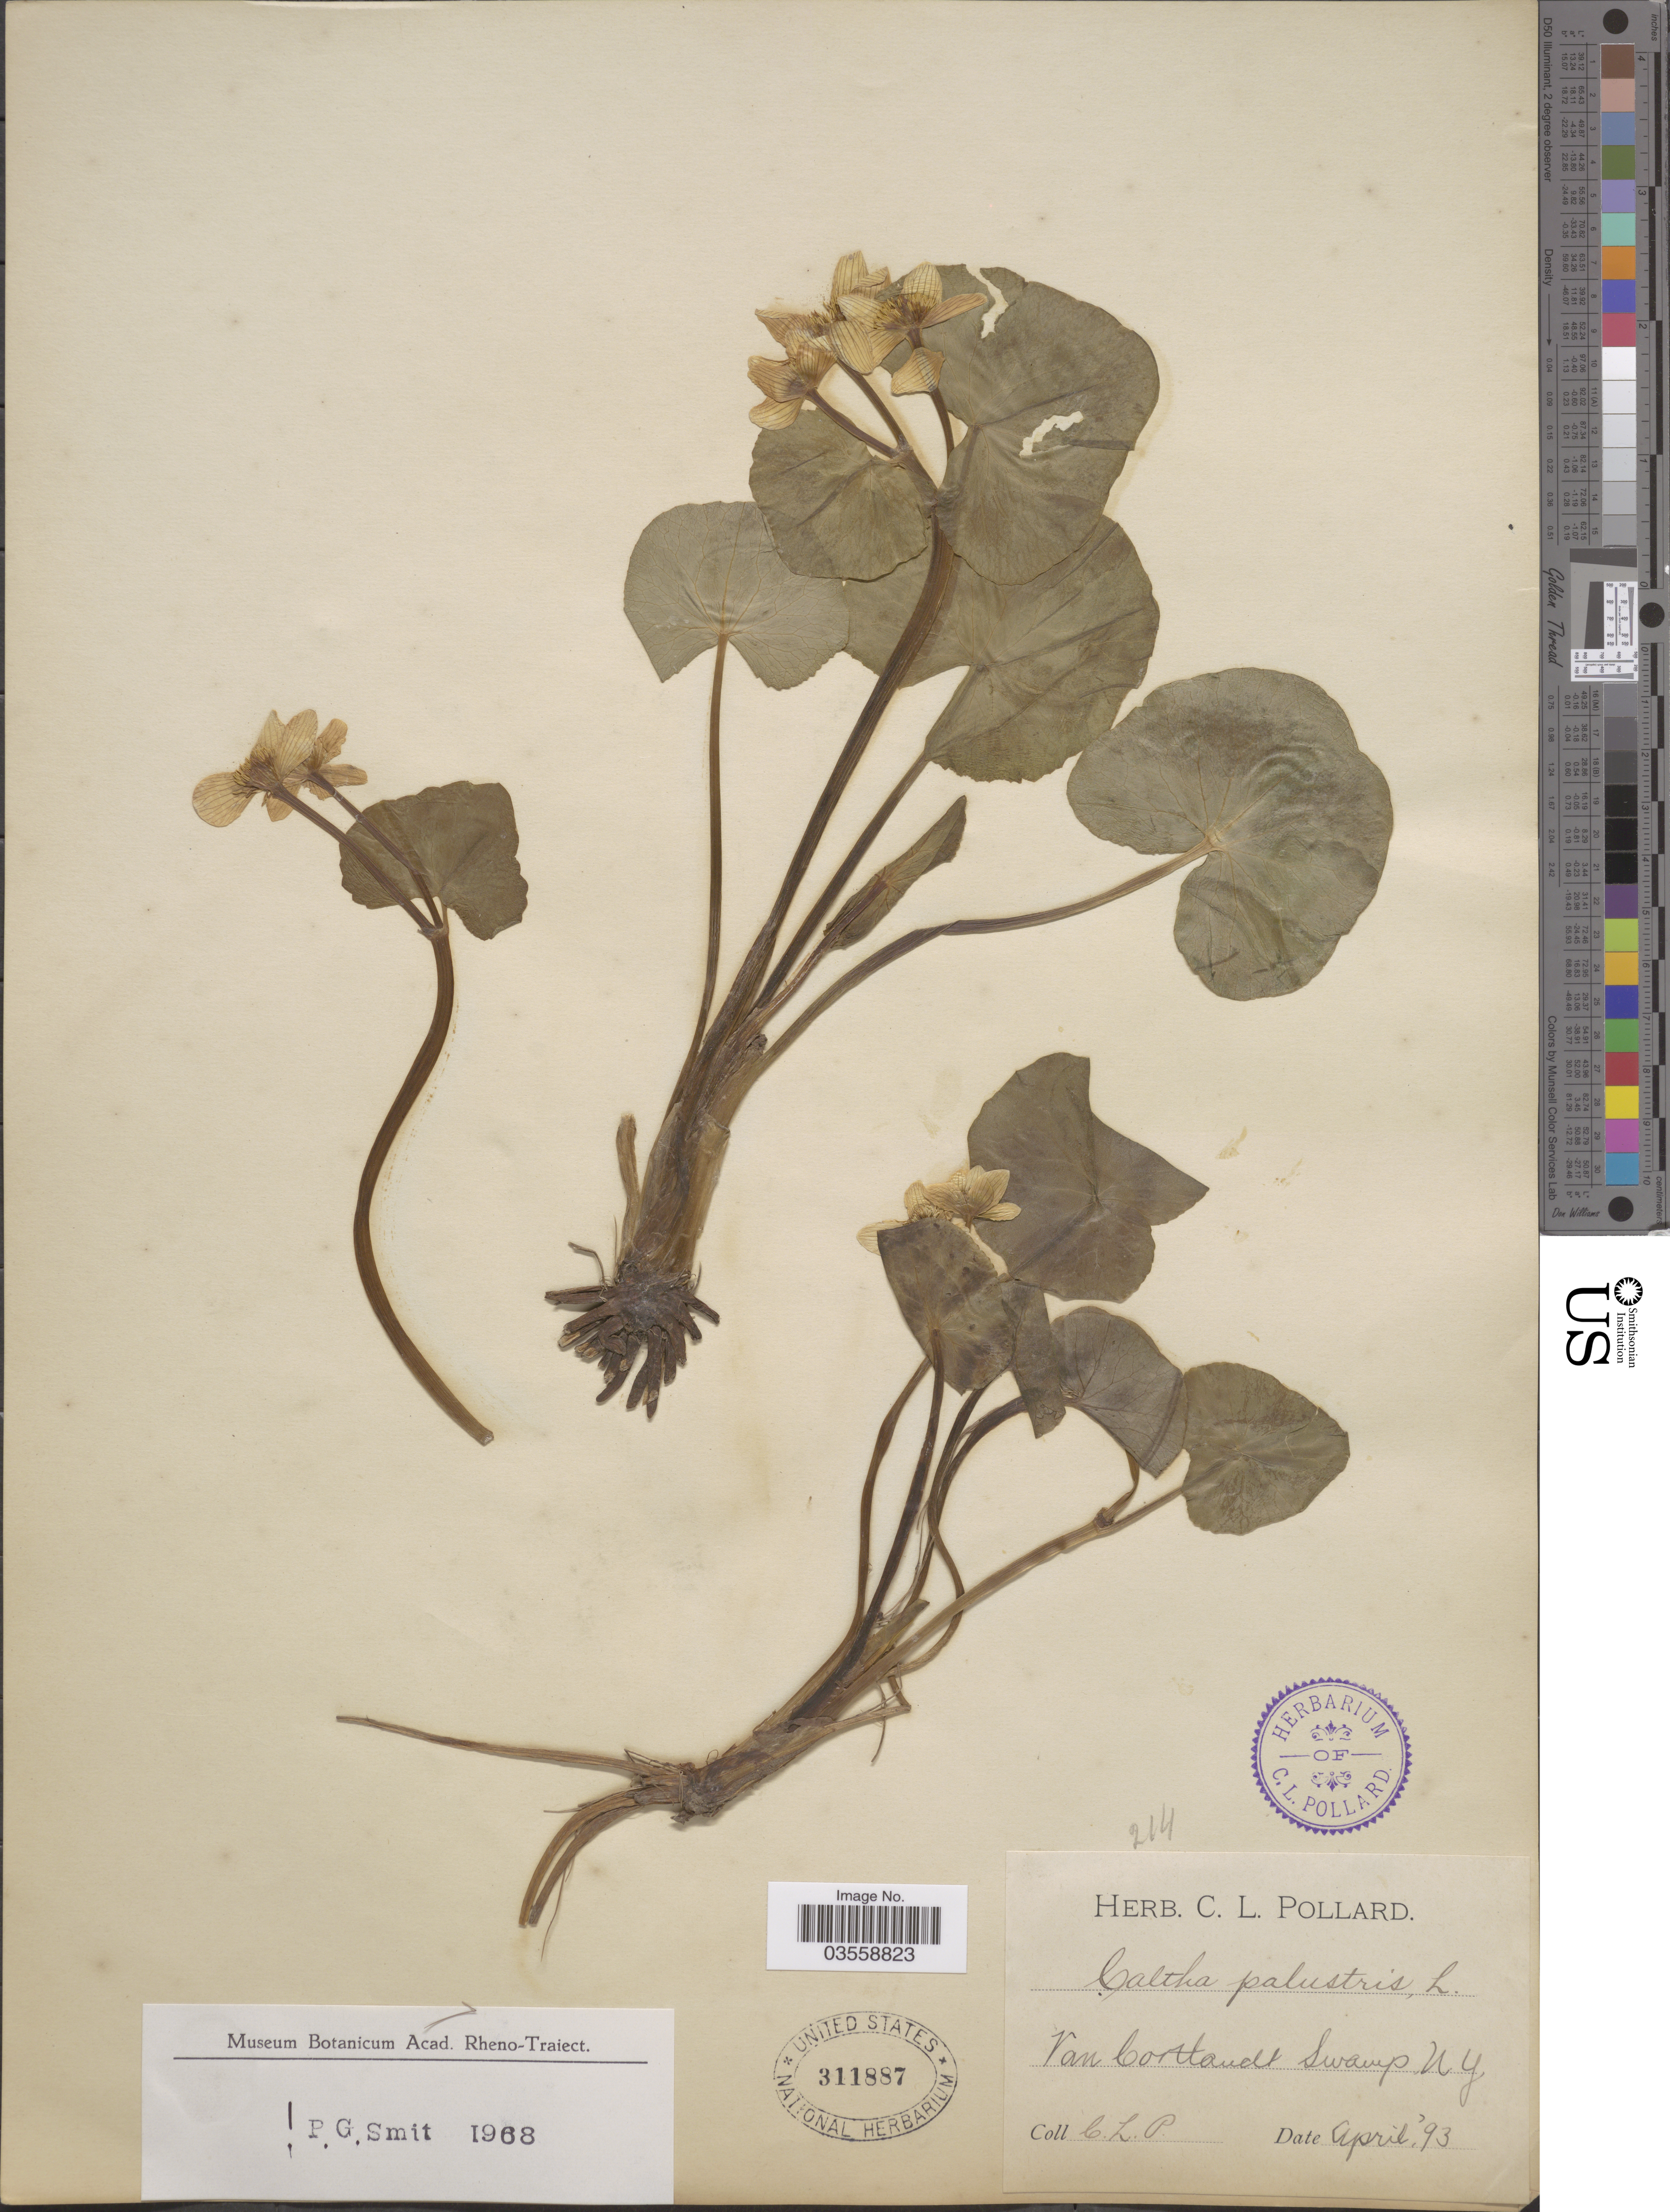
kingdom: Plantae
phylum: Tracheophyta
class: Magnoliopsida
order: Ranunculales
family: Ranunculaceae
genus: Caltha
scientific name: Caltha palustris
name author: L.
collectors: C. L. Pollard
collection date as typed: Transcribed d/m/y: /4/93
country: United States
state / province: New York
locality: Van Cortlandt Swamp.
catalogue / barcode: US 311887